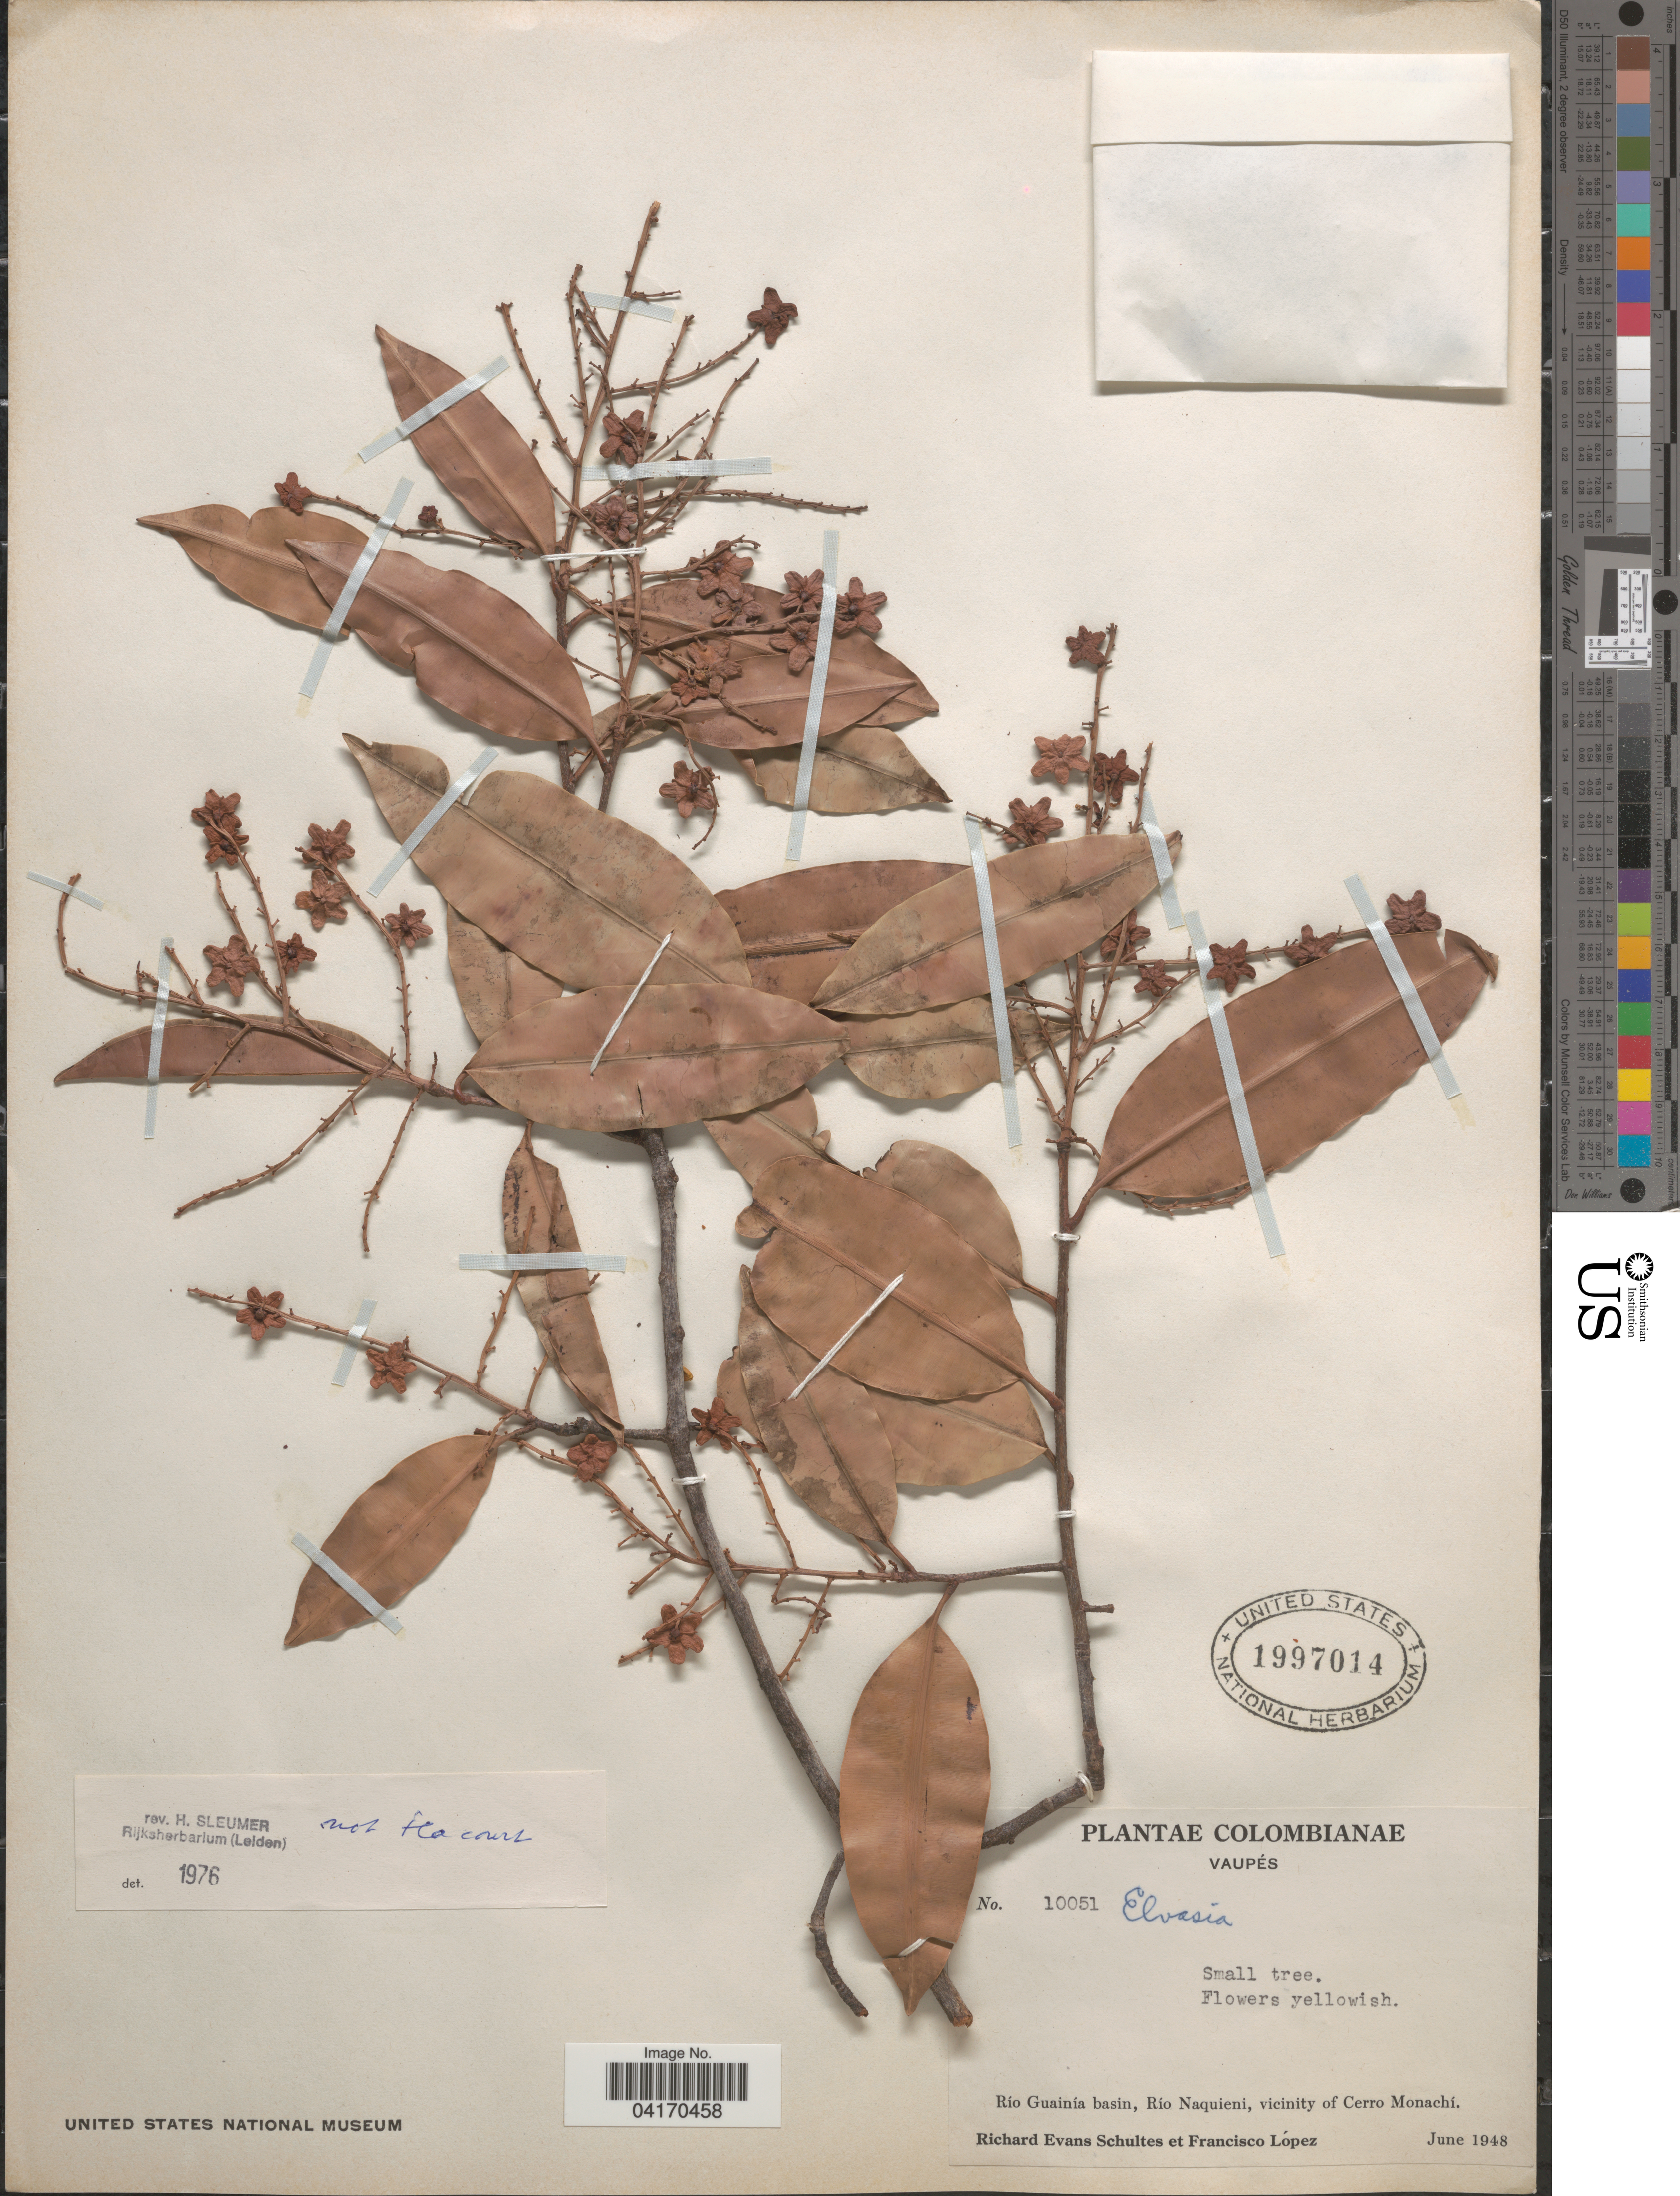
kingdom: Plantae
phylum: Tracheophyta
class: Magnoliopsida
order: Malpighiales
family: Ochnaceae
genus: Elvasia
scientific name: Elvasia sp.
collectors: R. E. Schultes & F. Lopéz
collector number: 10051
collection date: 1948-06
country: Colombia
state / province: Vaupés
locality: Río Guainía basin, Río Naquieni, vicinity of Cerro Monachí.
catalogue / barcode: US 1997014